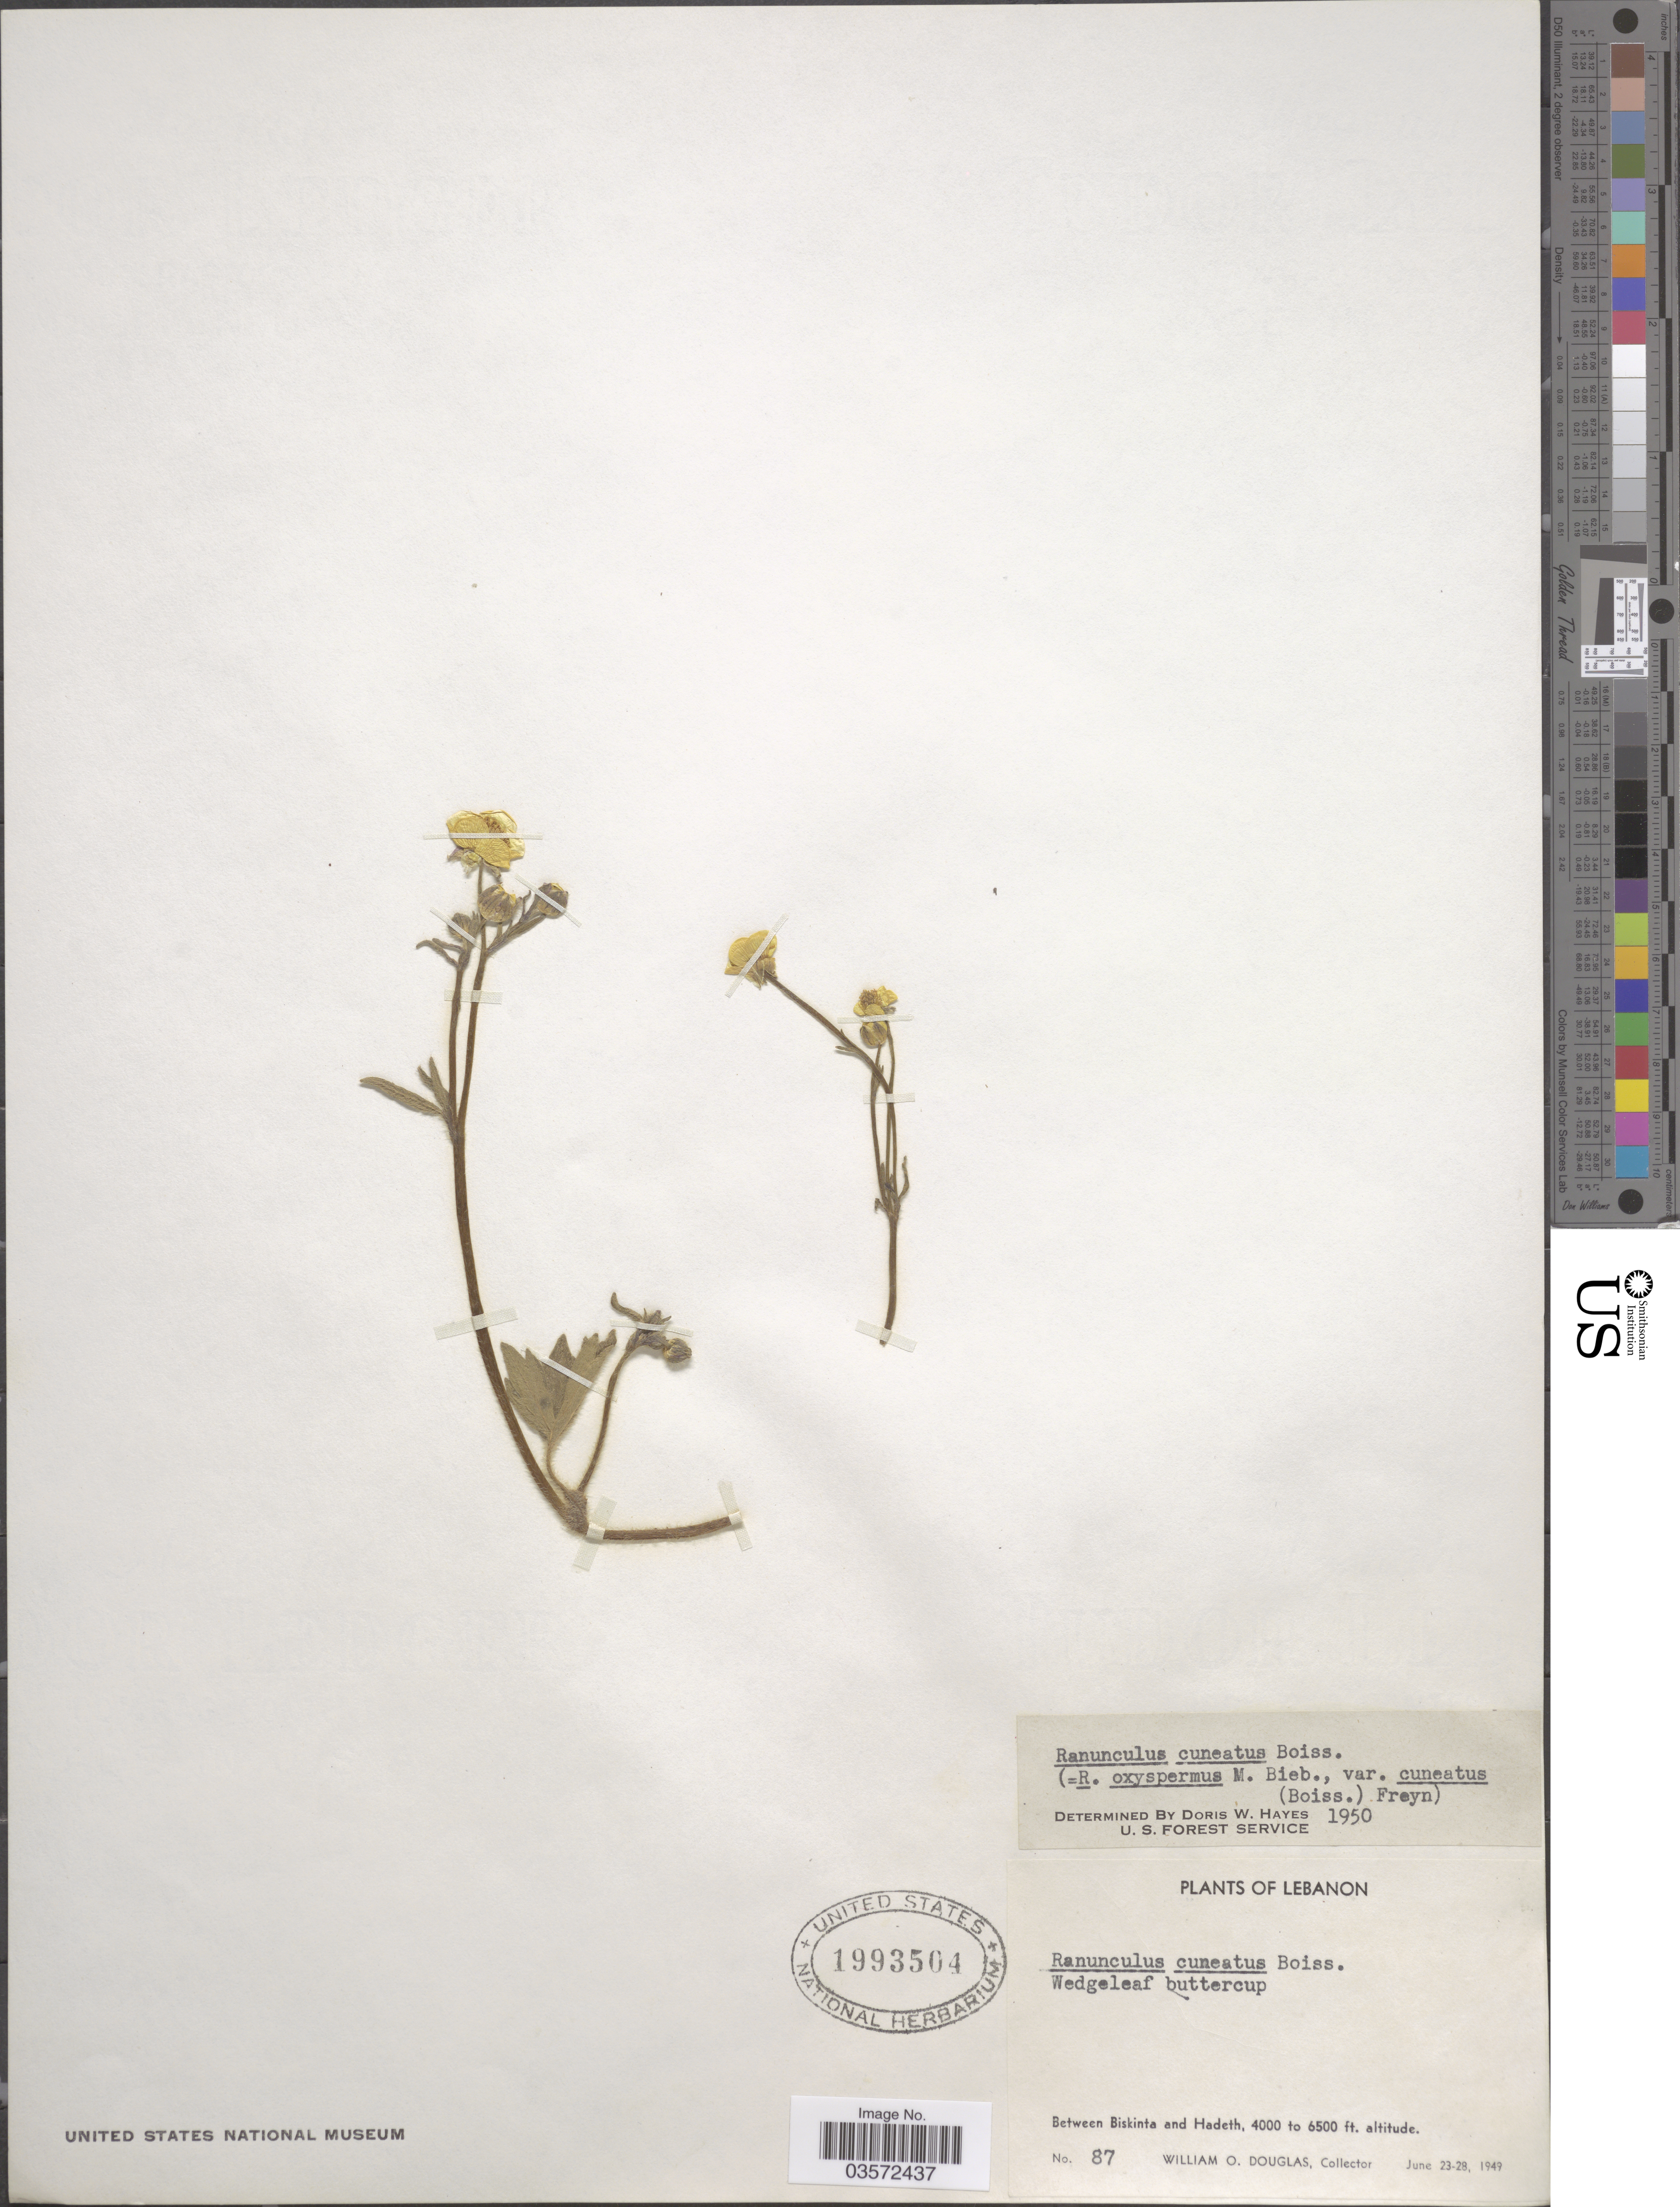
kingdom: Plantae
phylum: Tracheophyta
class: Magnoliopsida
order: Ranunculales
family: Ranunculaceae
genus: Ranunculus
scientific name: Ranunculus cuneatus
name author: Boiss.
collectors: W. Douglas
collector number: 87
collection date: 1949-06-23/1949-06-28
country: Lebanon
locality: Between Biskinta and Hadeth.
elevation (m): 1219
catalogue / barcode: US 1993504